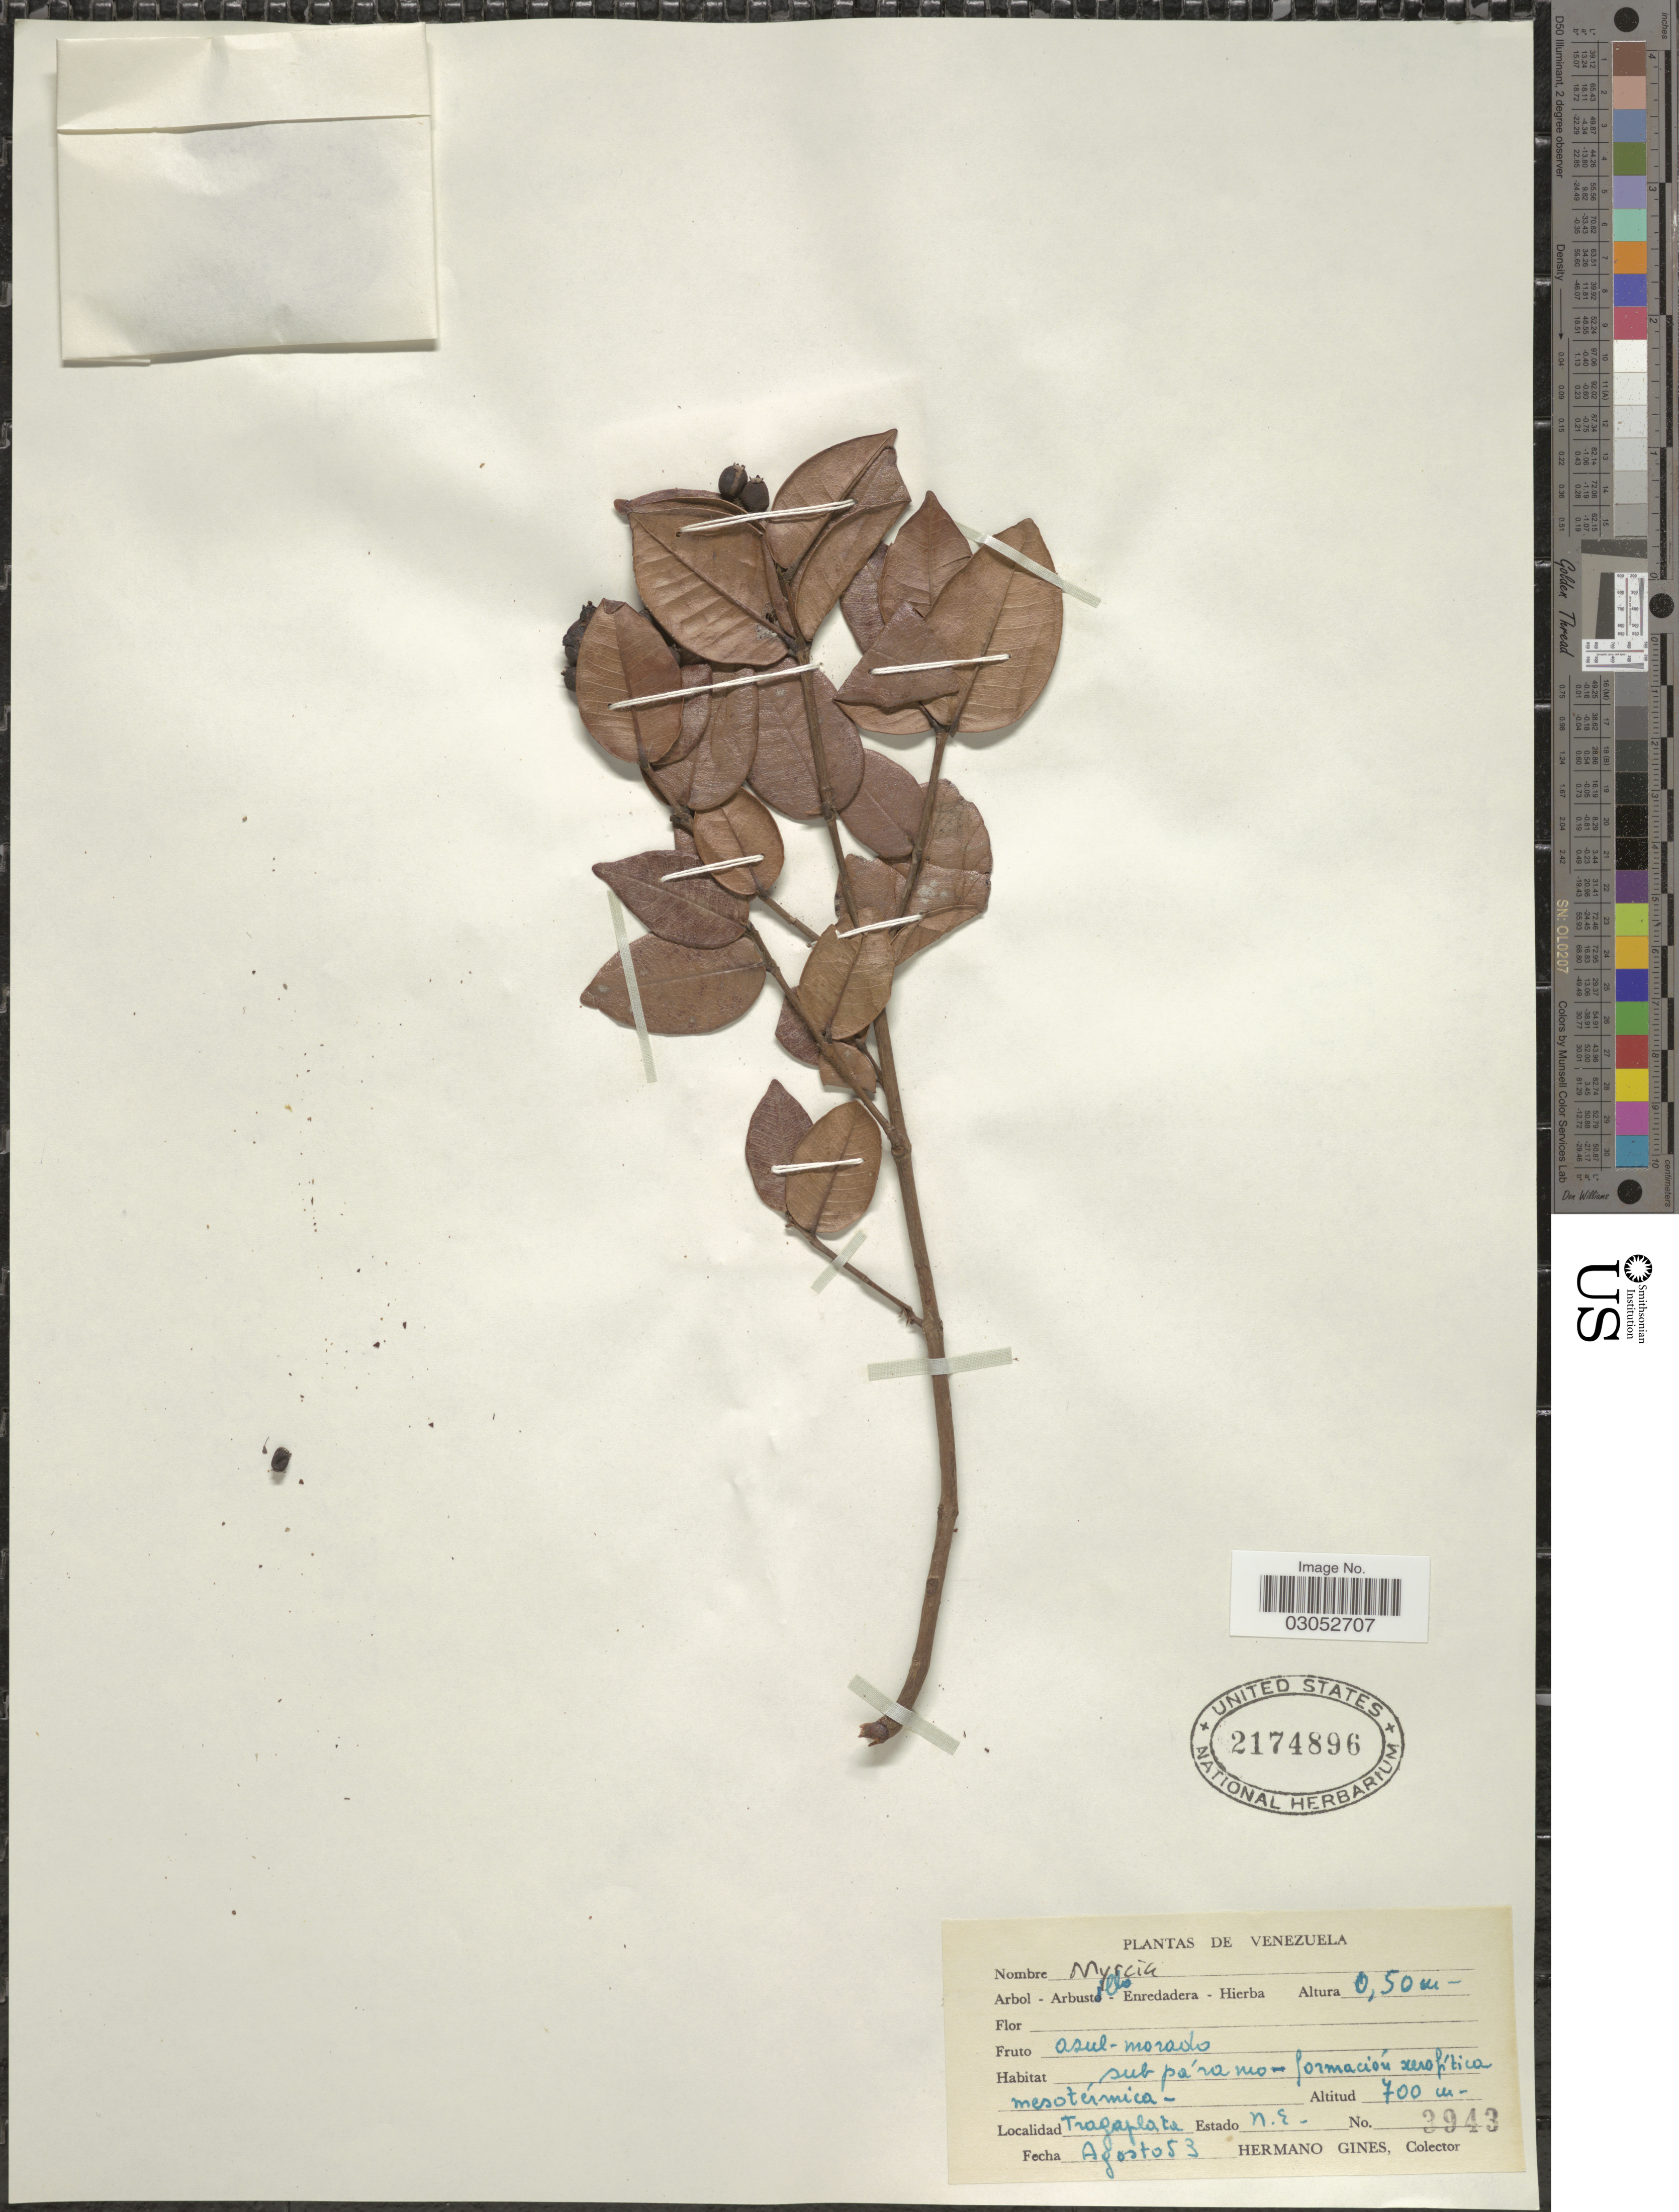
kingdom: Plantae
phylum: Tracheophyta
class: Magnoliopsida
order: Myrtales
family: Myrtaceae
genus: Myrcia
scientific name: Myrcia sp.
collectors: Bro. Gines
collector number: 3943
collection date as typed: Transcribed d/m/y: /8/53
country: Venezuela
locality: Tragaplata, Estado N.E.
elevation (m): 700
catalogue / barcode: US 2174896